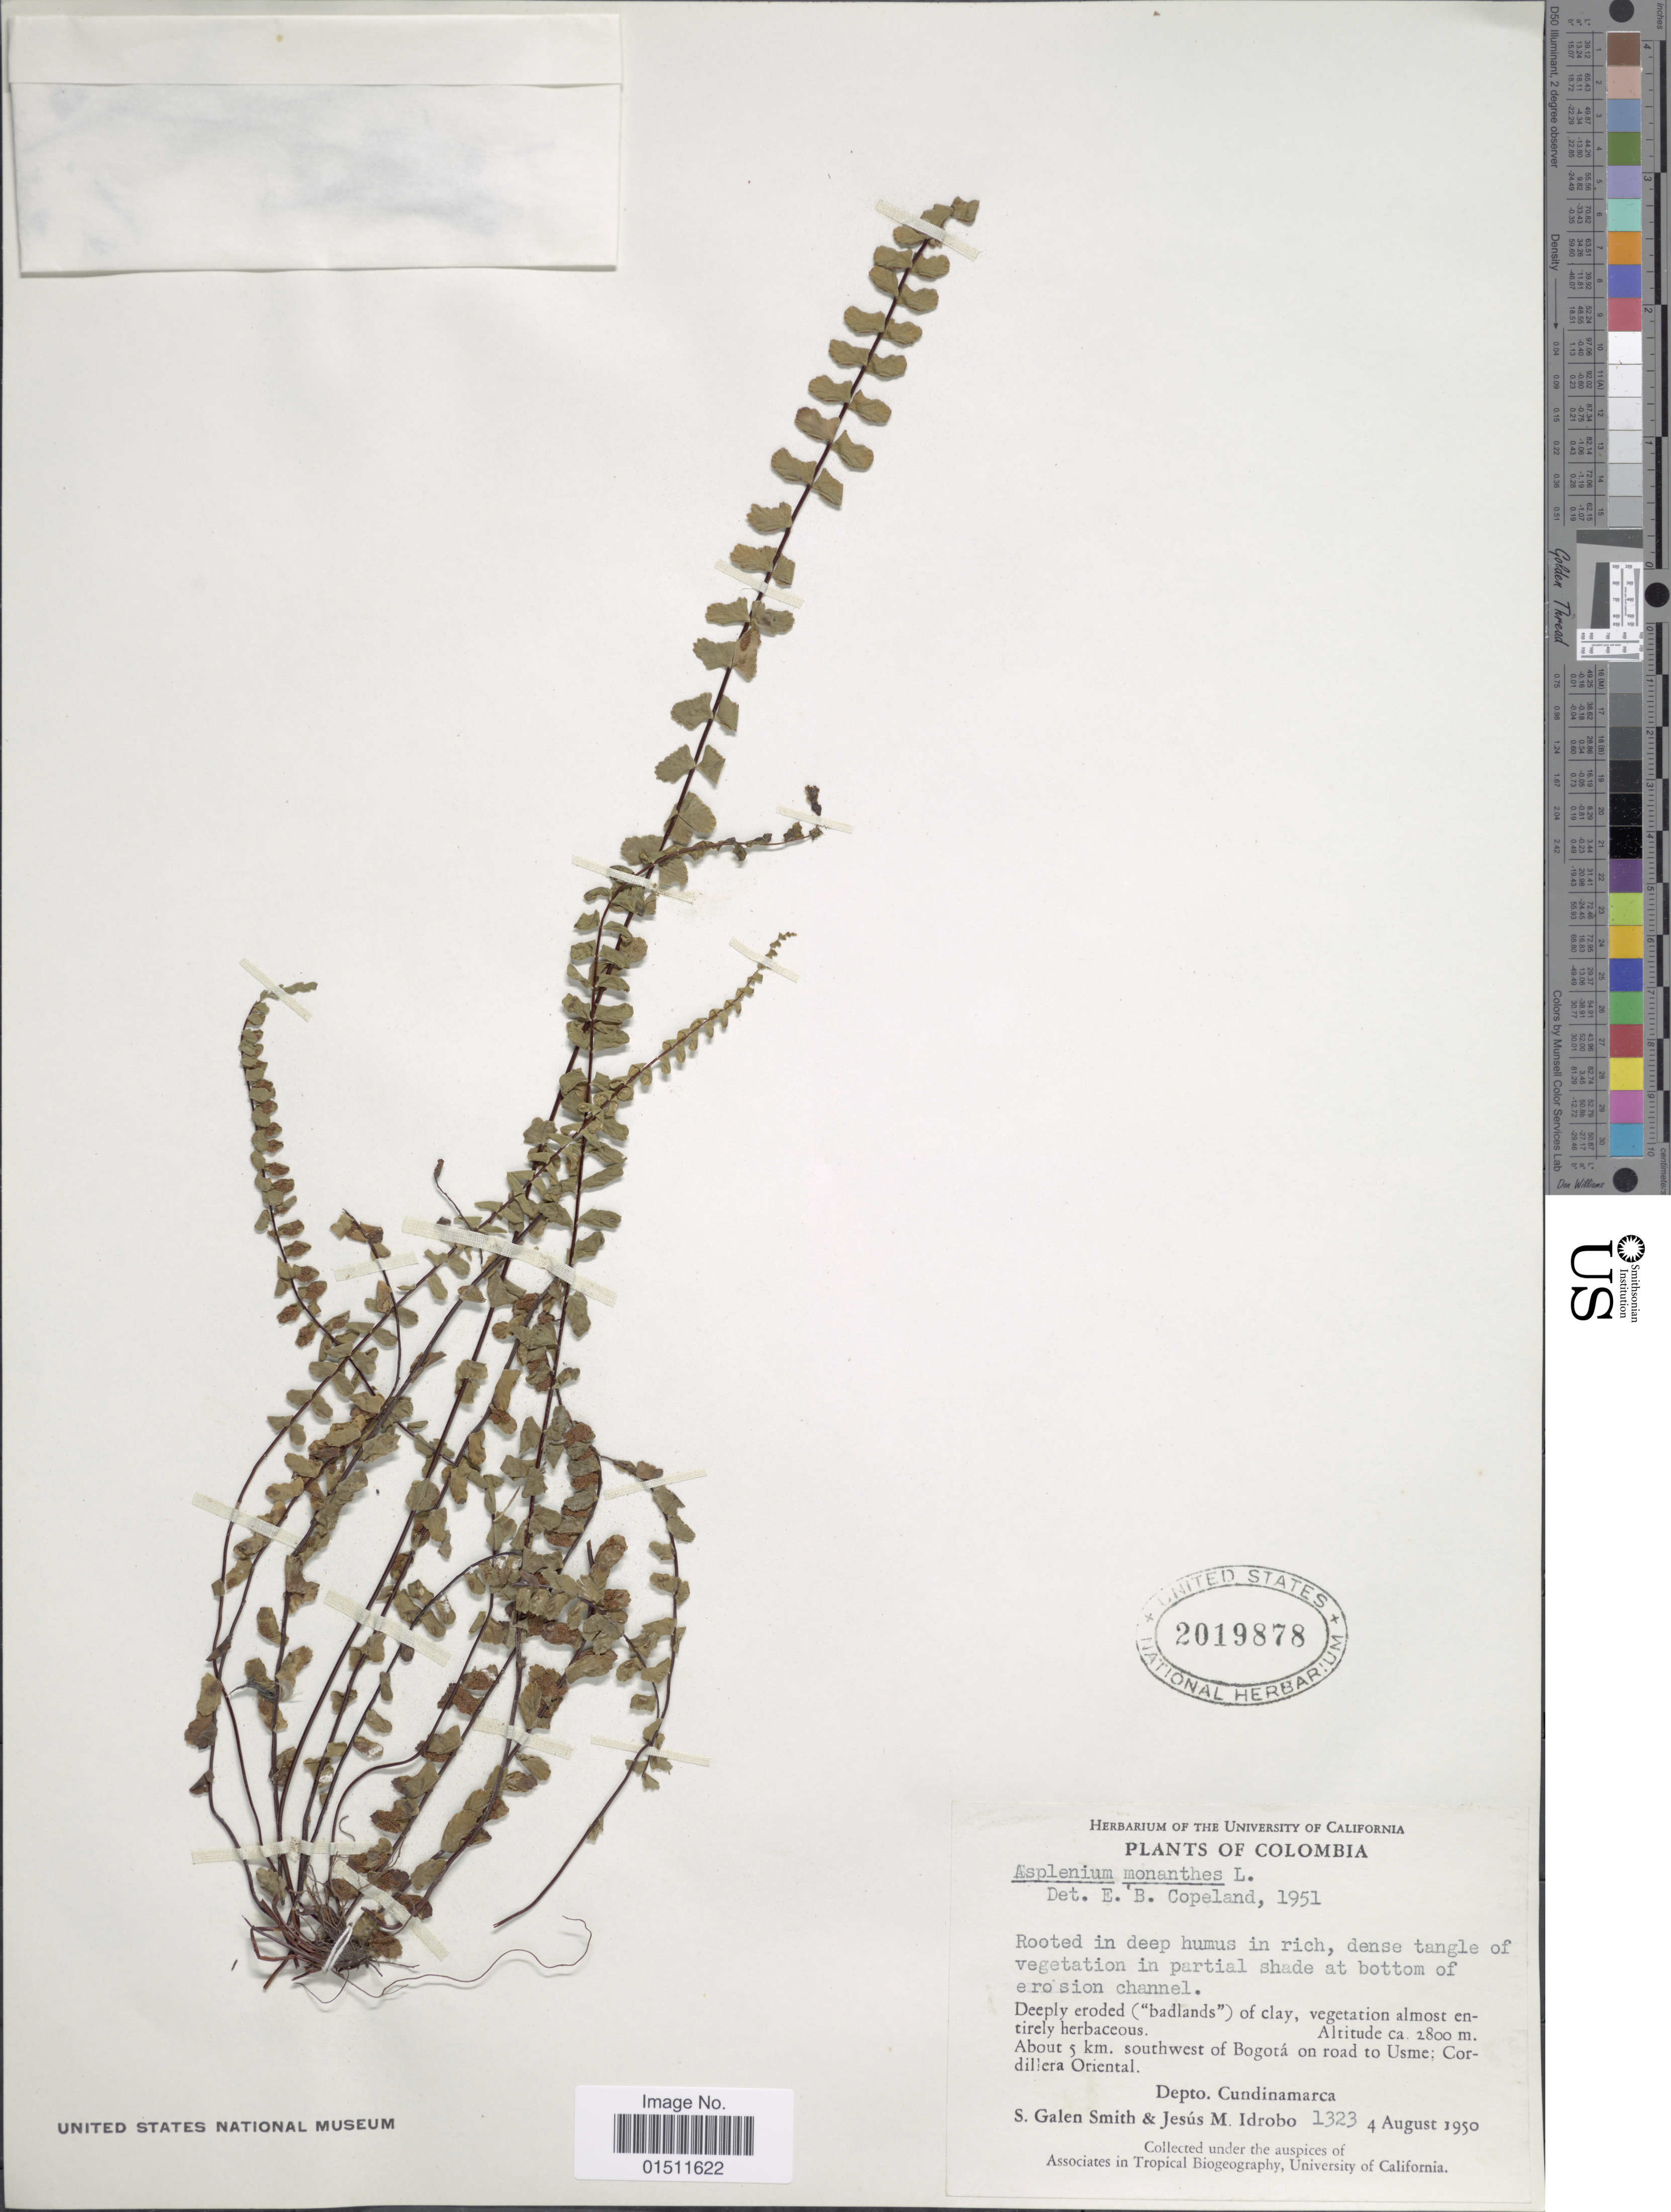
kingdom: Plantae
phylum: Tracheophyta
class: Polypodiopsida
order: Polypodiales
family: Aspleniaceae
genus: Asplenium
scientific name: Asplenium monanthes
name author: L.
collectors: S. G. Smith & J. M. Idrobo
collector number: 1323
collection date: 1950-08-04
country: Colombia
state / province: Cundinamarca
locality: About 5 km. southwest of Bogota on road to Usme; Cordillera Oriental, Depto. Cundinamarca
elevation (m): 2800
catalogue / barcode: US 2019878